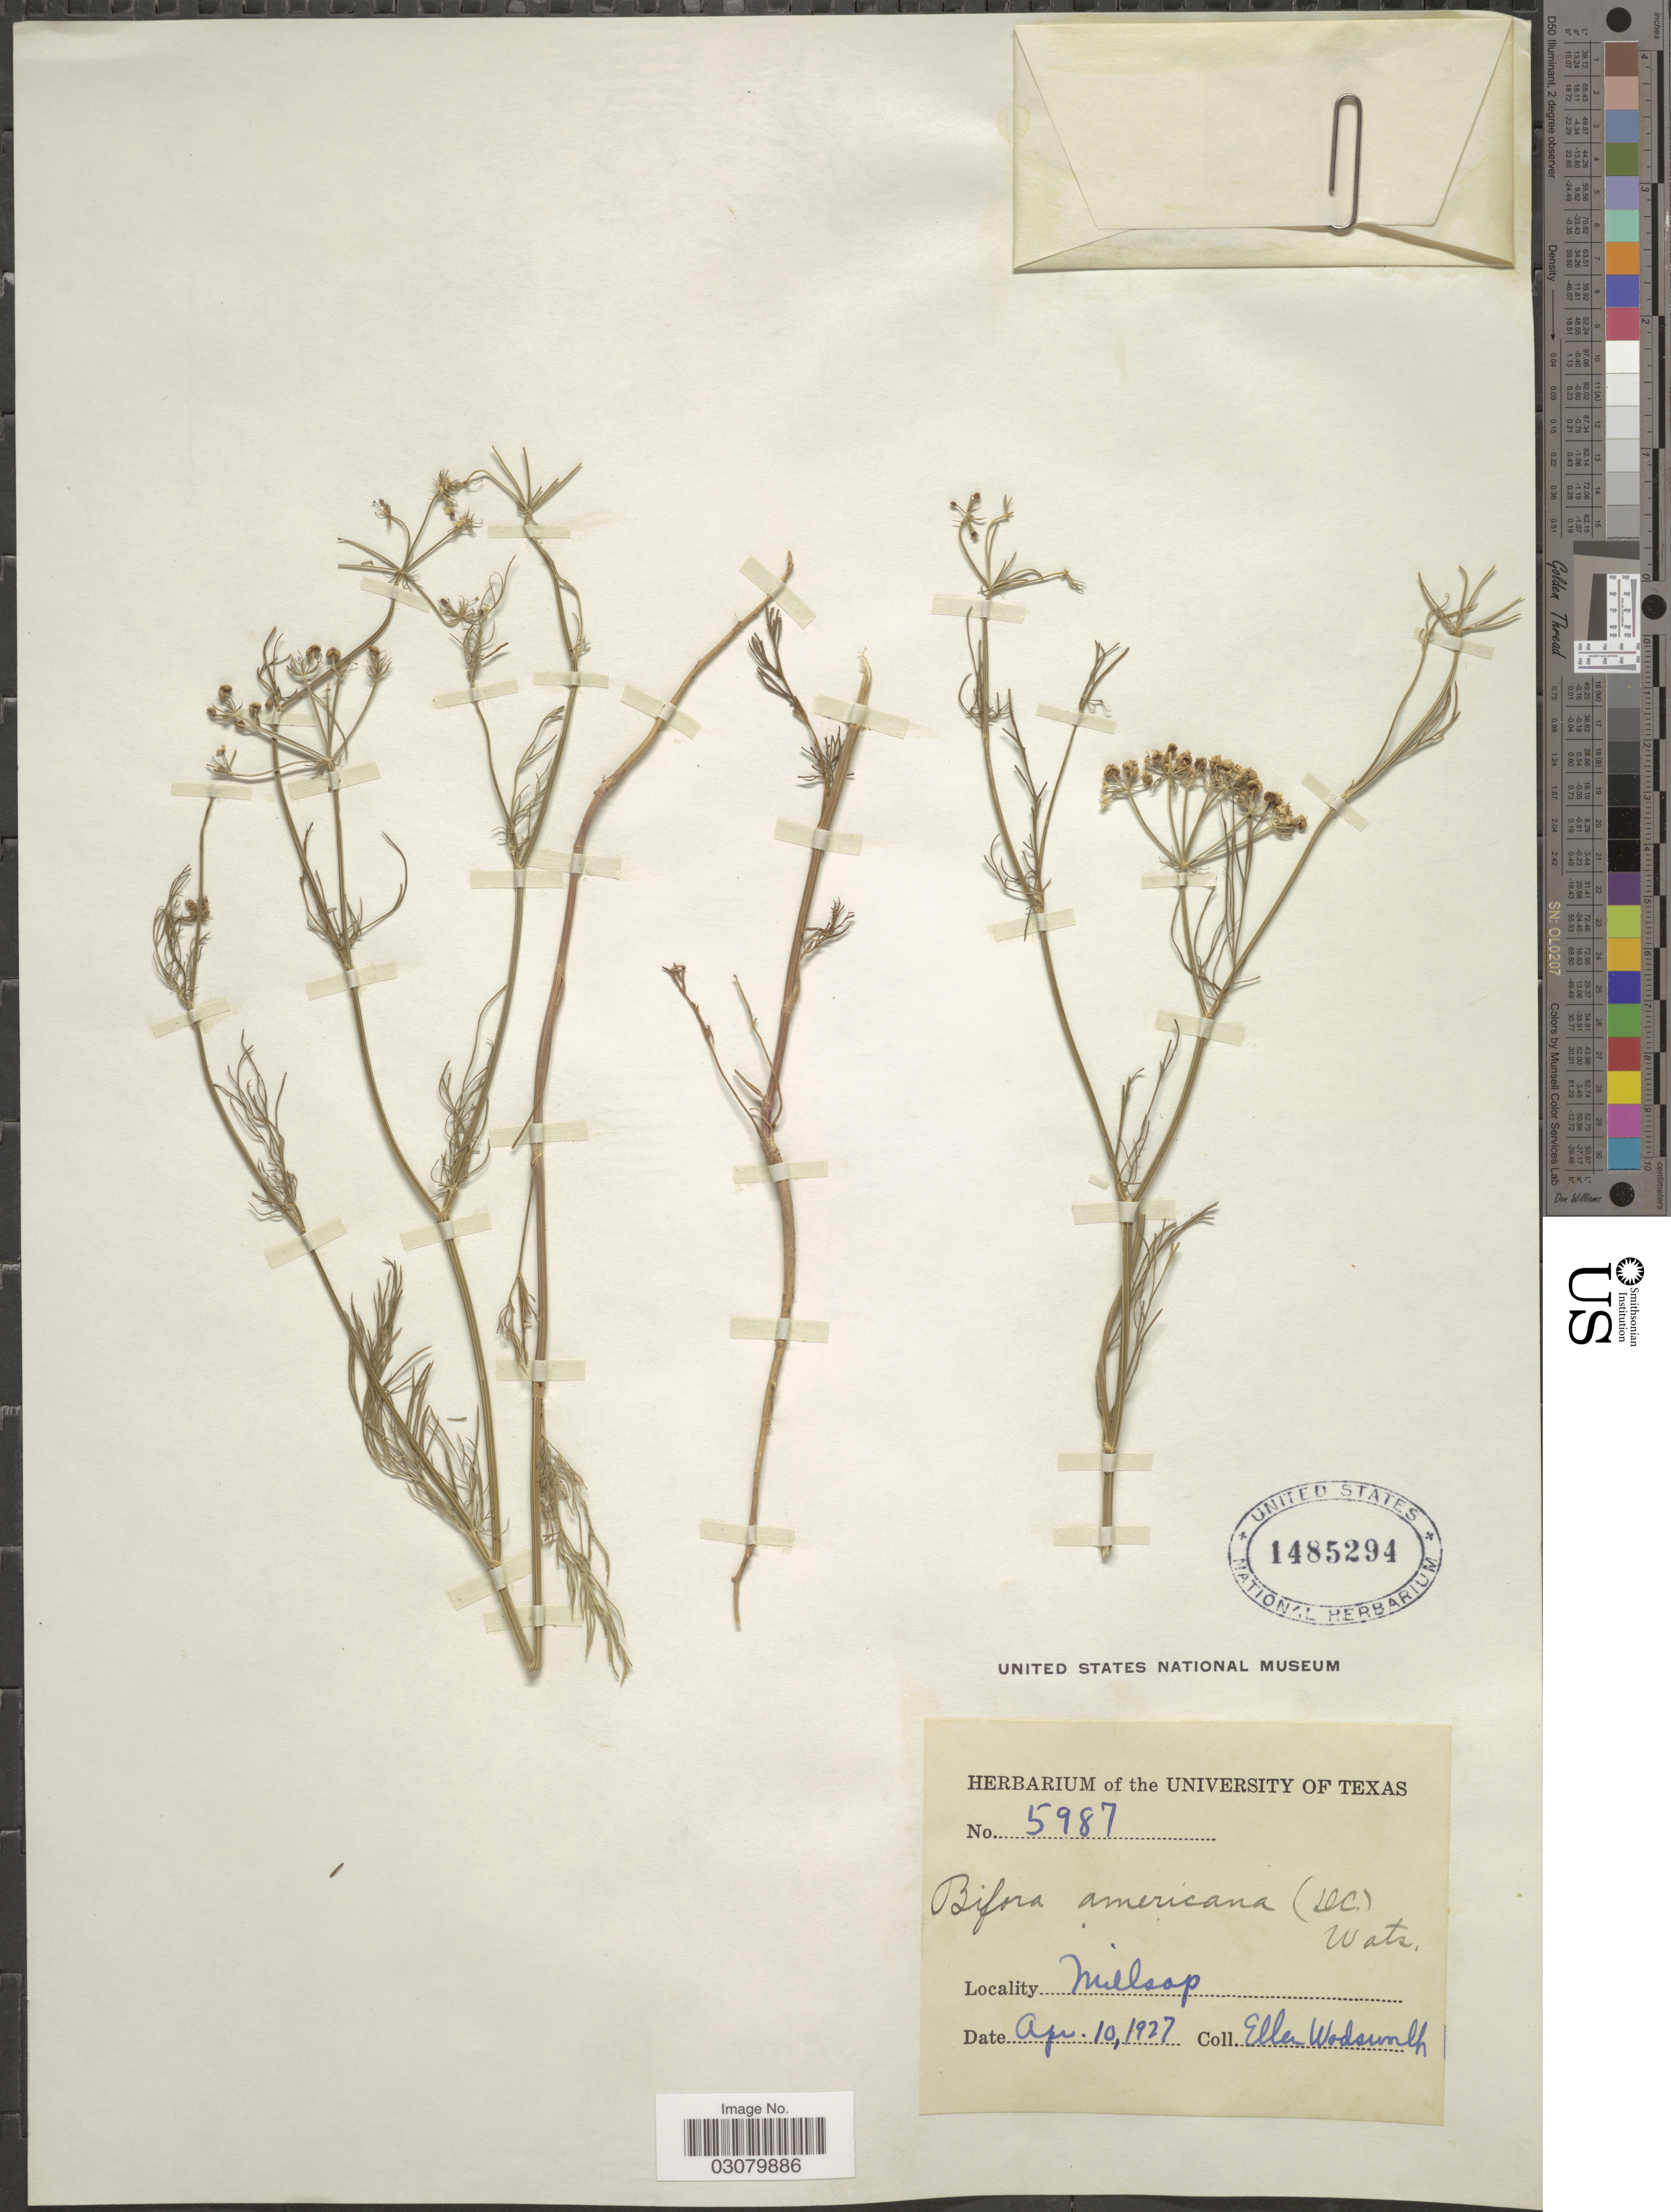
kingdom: Plantae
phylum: Tracheophyta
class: Magnoliopsida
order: Apiales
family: Apiaceae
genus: Bifora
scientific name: Bifora americana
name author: (DC.) Benth. & Hook. f. ex S. Watson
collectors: E. Wadsworth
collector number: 5987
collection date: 1927-04-10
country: United States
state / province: Texas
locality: Milsap.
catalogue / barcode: US 1485294